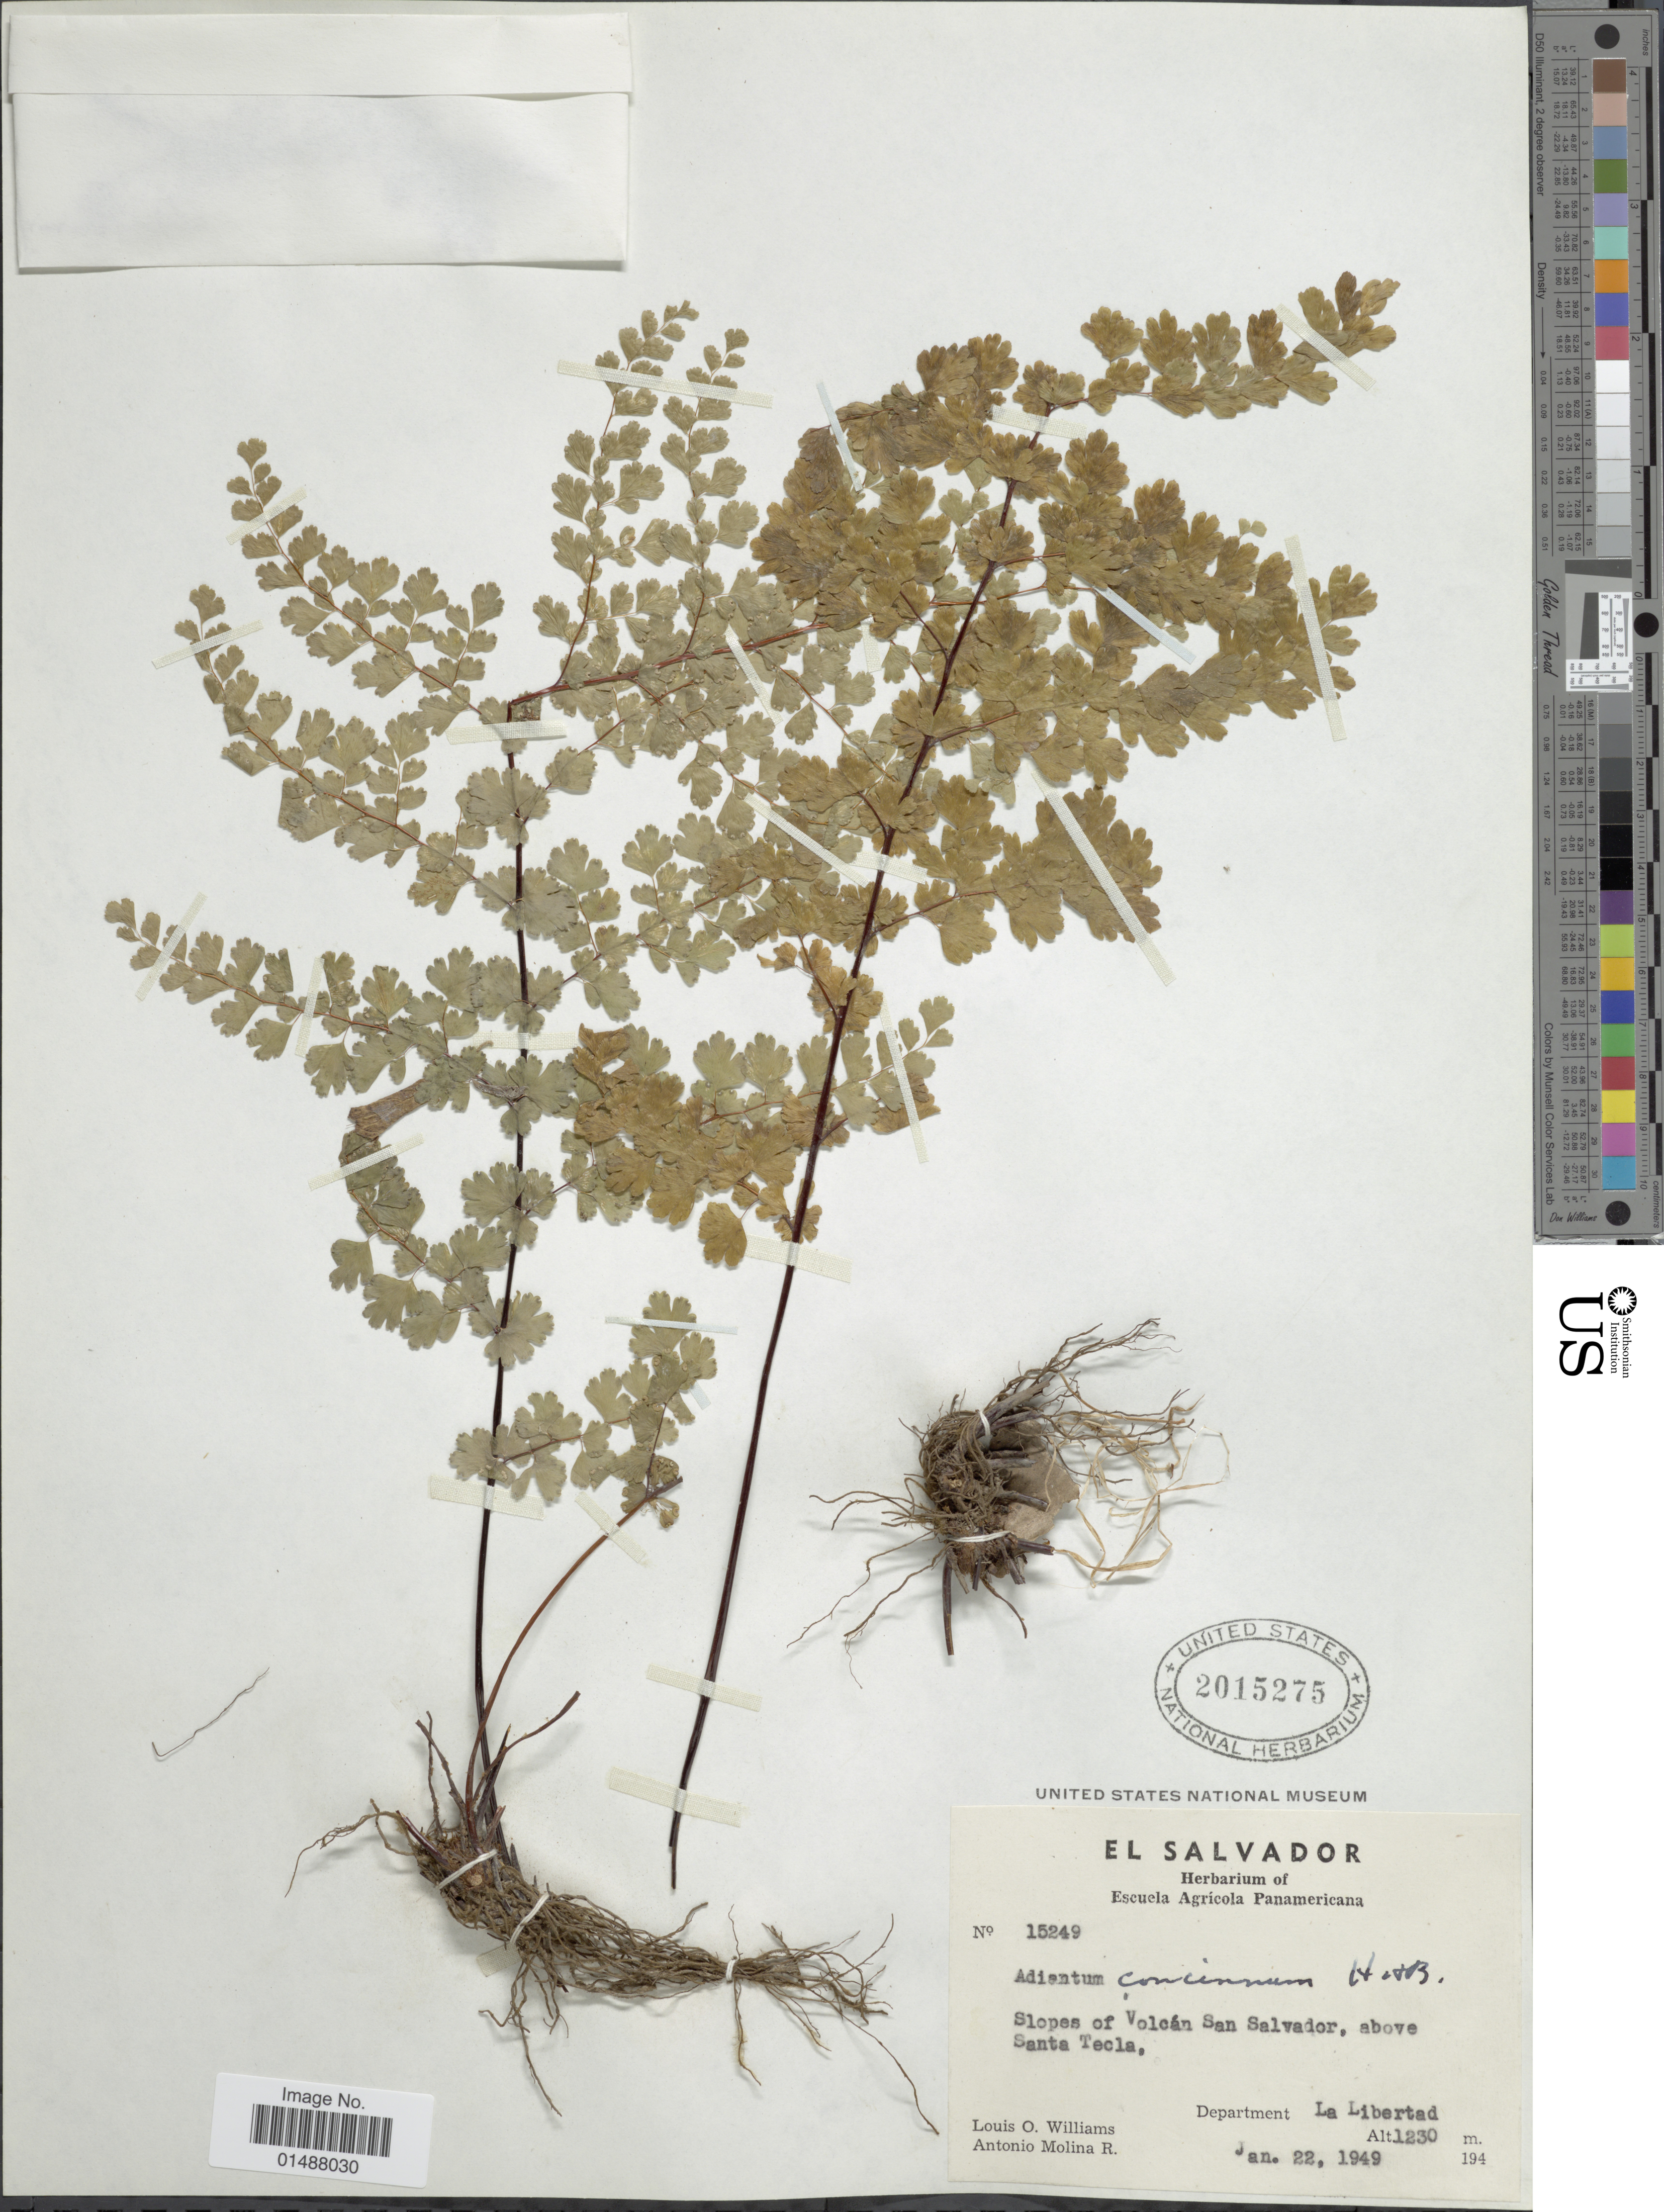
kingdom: Plantae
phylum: Tracheophyta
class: Polypodiopsida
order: Polypodiales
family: Pteridaceae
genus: Adiantum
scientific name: Adiantum concinnum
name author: Humb. & Bonpl. ex Willd.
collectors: L. O. Williams & A. Molina R.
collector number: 15249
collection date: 1949-01-22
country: El Salvador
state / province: La Libertad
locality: Slopes of Volcan San Salvador, above Santa Tecla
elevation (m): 1230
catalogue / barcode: US 2015275